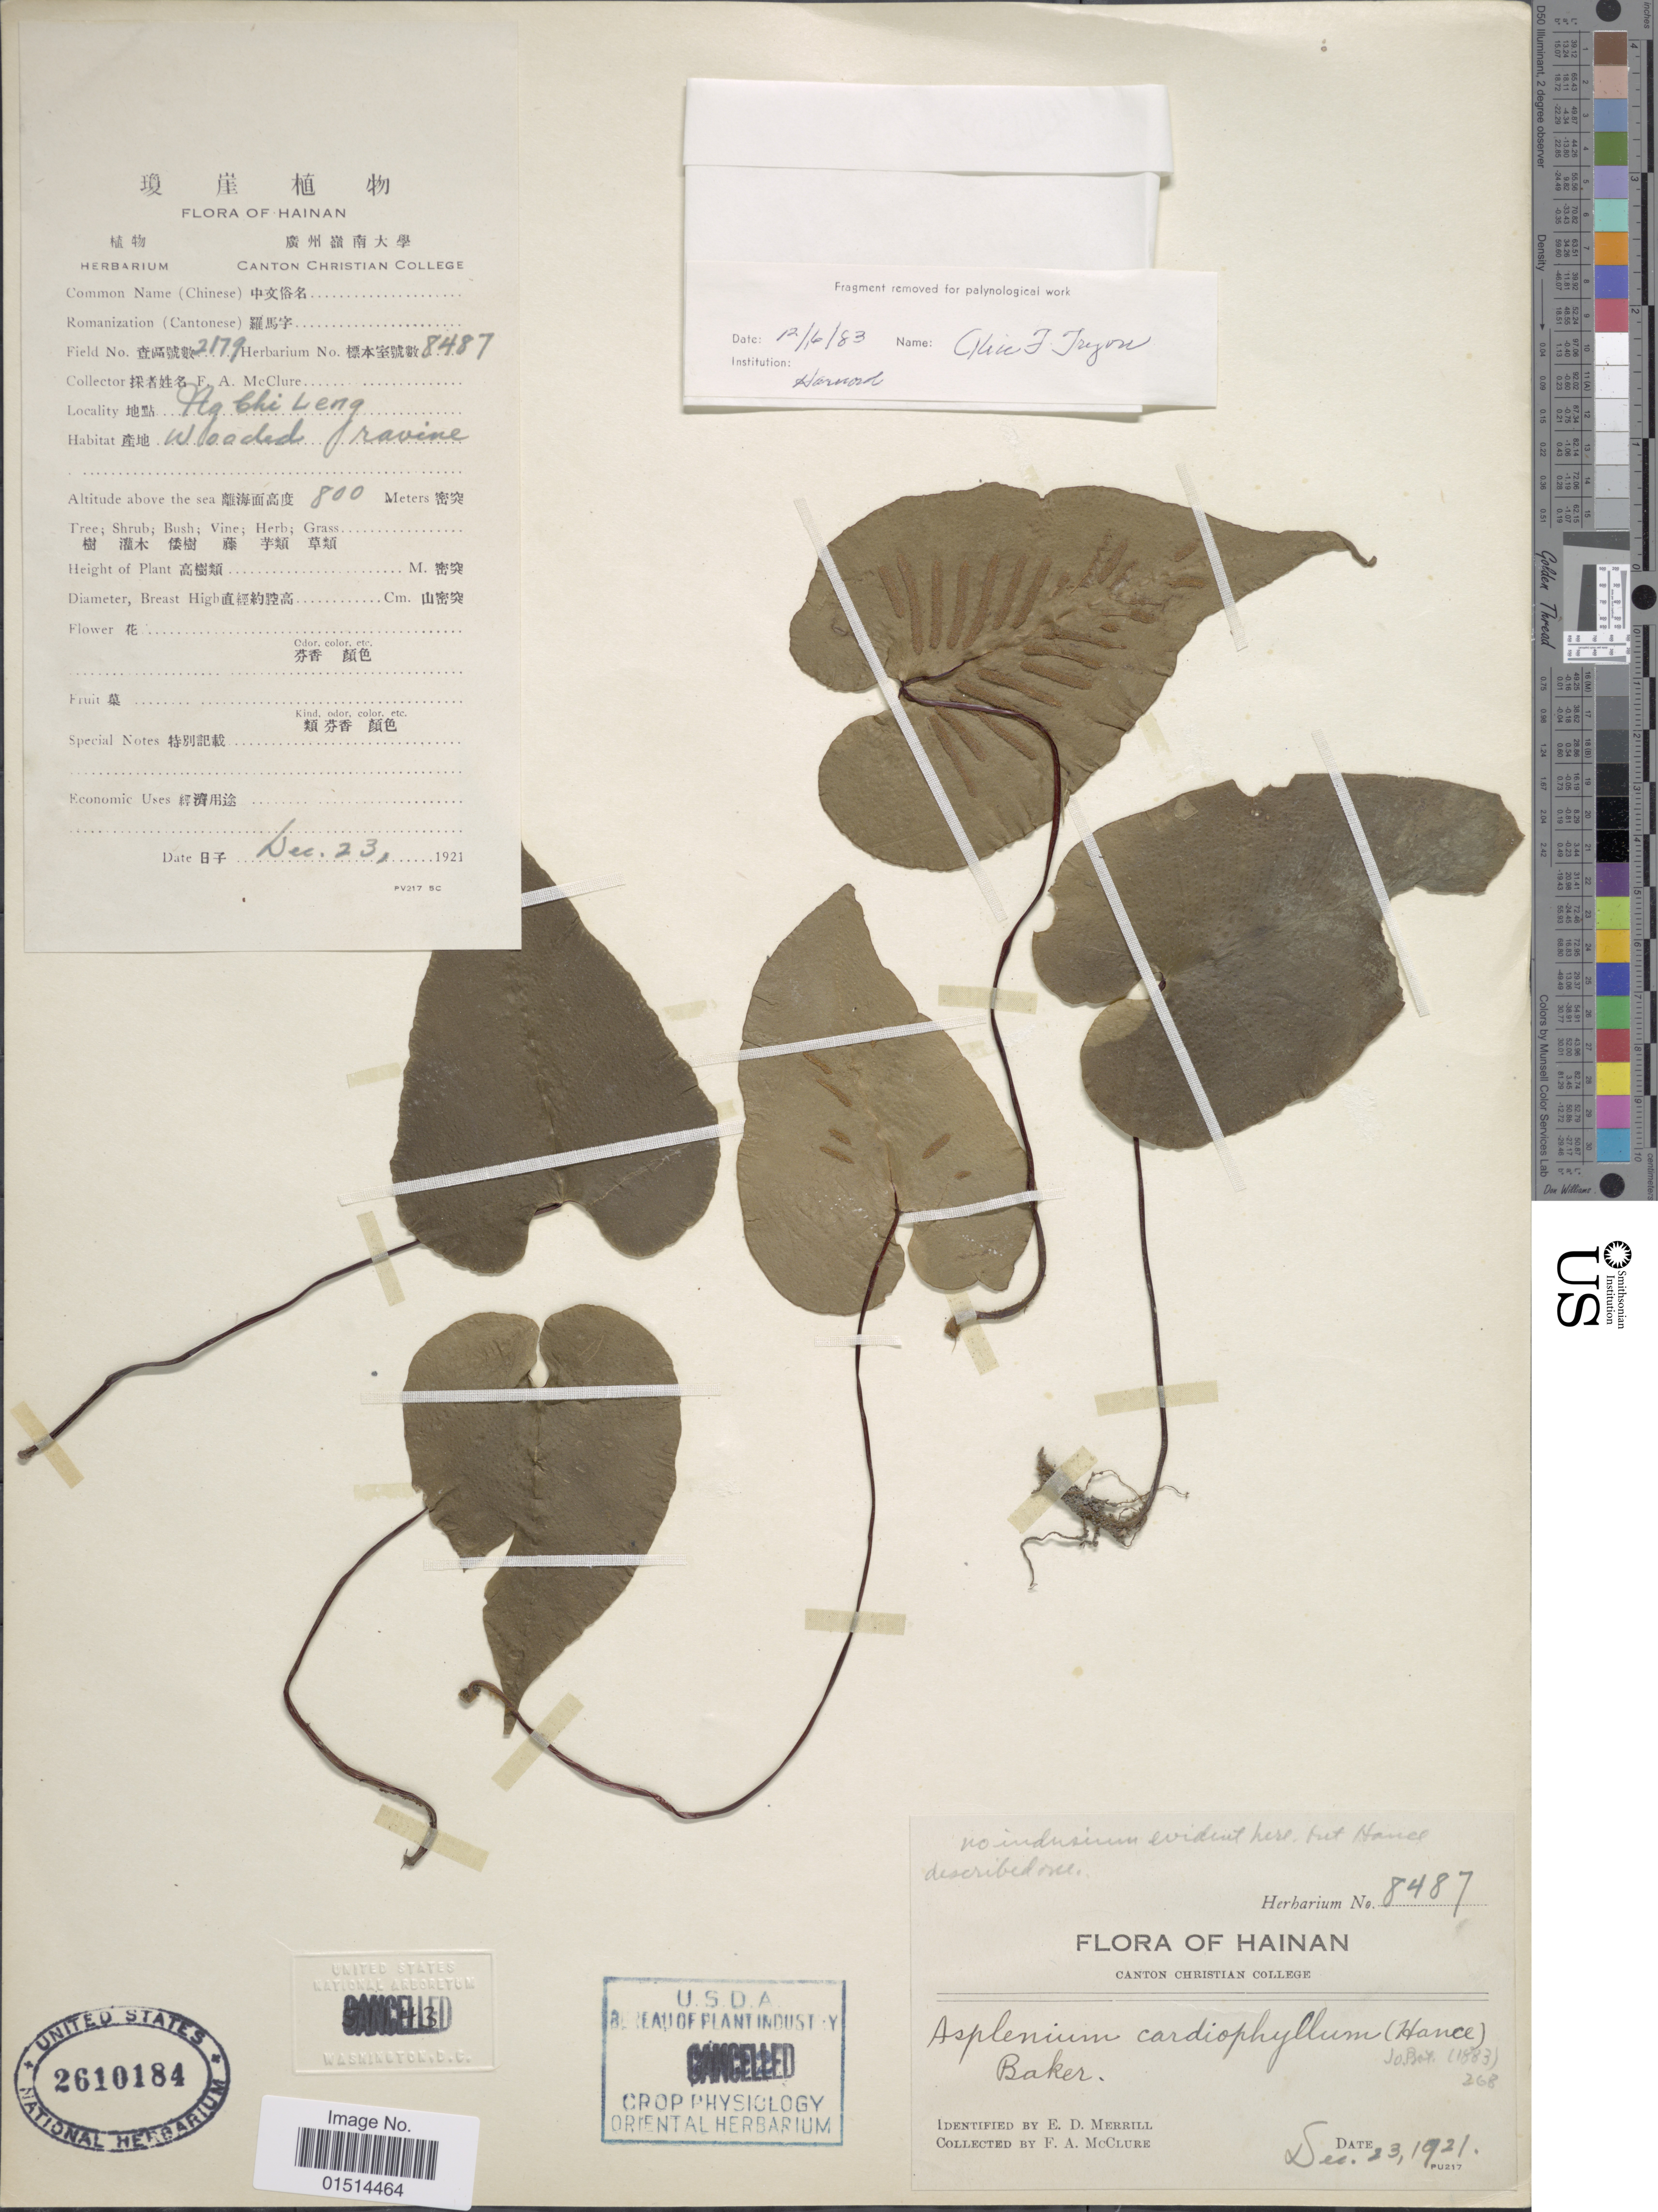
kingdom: Plantae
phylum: Tracheophyta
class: Polypodiopsida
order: Polypodiales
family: Aspleniaceae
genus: Asplenium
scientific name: Asplenium cardiophyllum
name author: (Hance) Baker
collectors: F. A. McClure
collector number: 8487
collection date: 1921-12-23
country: China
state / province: Hainan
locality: Hainan, Ag Ghi Leng [interpreted]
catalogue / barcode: US 2610184